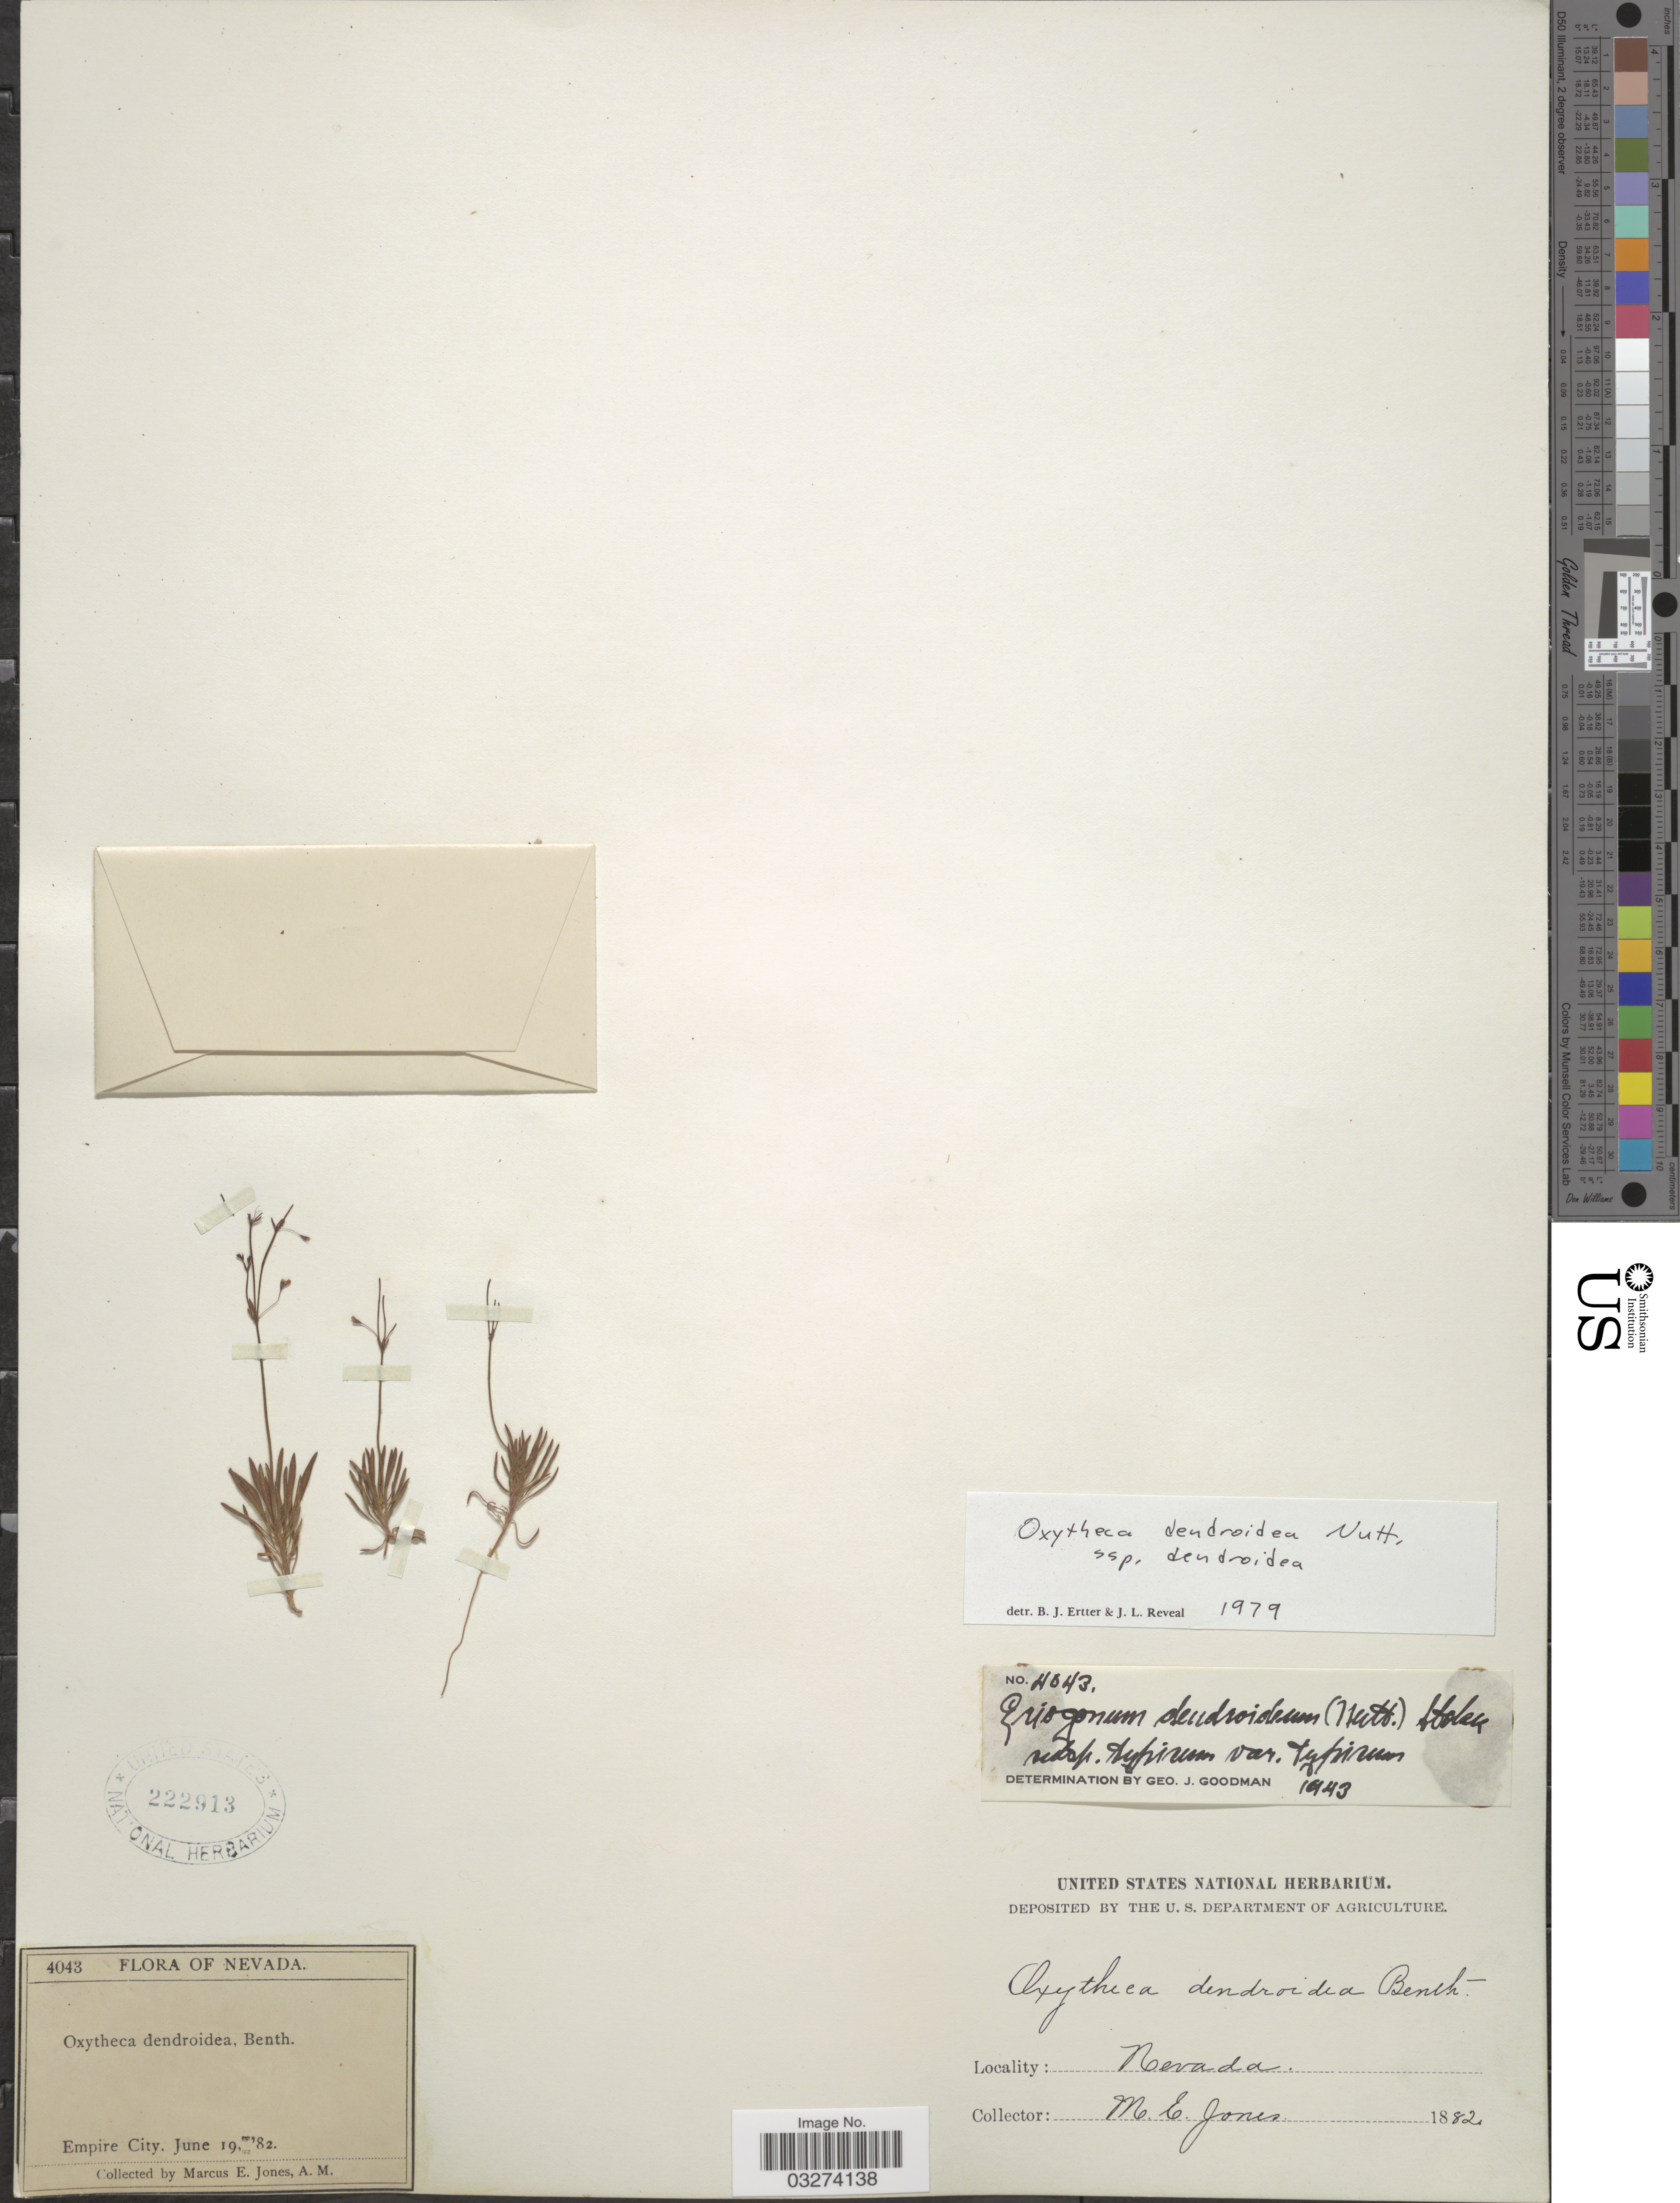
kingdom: Plantae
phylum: Tracheophyta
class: Magnoliopsida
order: Caryophyllales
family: Polygonaceae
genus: Oxytheca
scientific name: Oxytheca dendroidea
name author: Nutt.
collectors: M. E. Jones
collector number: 4043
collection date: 1882-06-19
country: United States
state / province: Nevada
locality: Empire City.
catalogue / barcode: US 222913